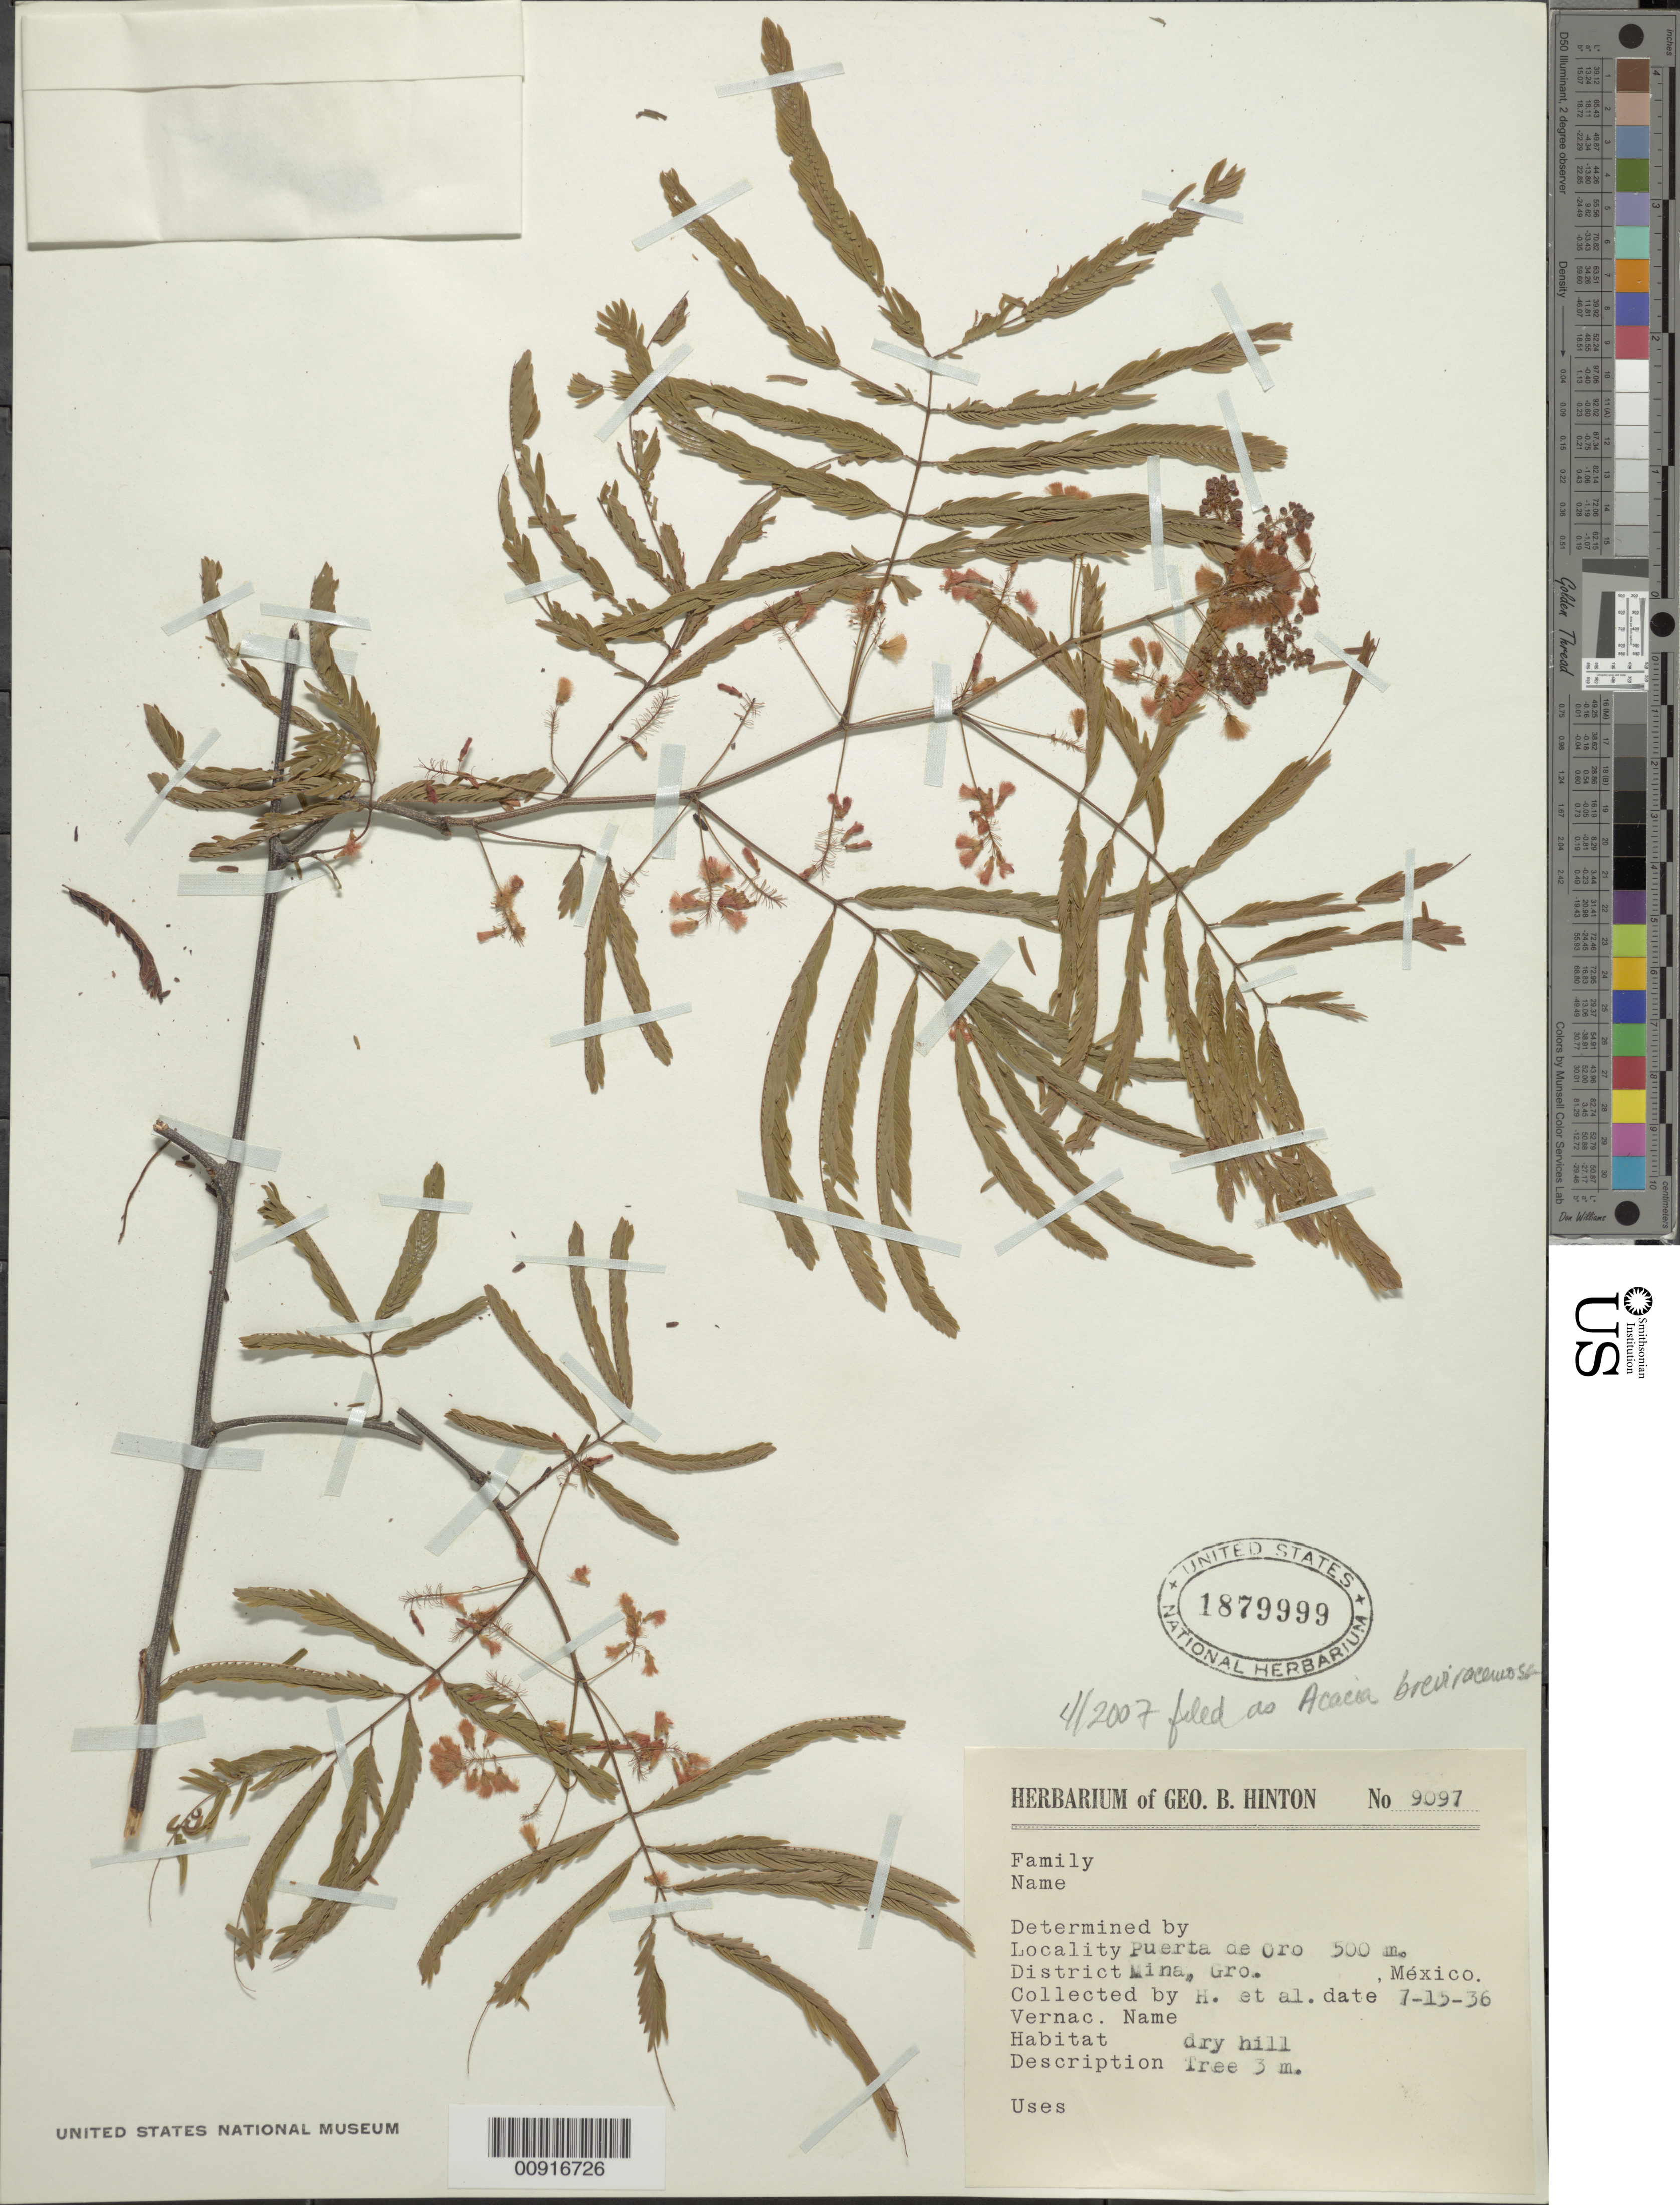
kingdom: Plantae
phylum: Tracheophyta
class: Magnoliopsida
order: Fabales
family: Fabaceae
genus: Acaciella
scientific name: Acaciella painteri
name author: Britton & Rose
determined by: Seigler, David S.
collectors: G. B. Hinton & et al.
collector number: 9097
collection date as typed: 15 Jul 1936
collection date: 1936-07-15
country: Mexico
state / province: Guerrero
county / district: Mina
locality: Puerta de Oro, District Mina, Guerrero.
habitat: Dry hill.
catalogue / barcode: US 1879999